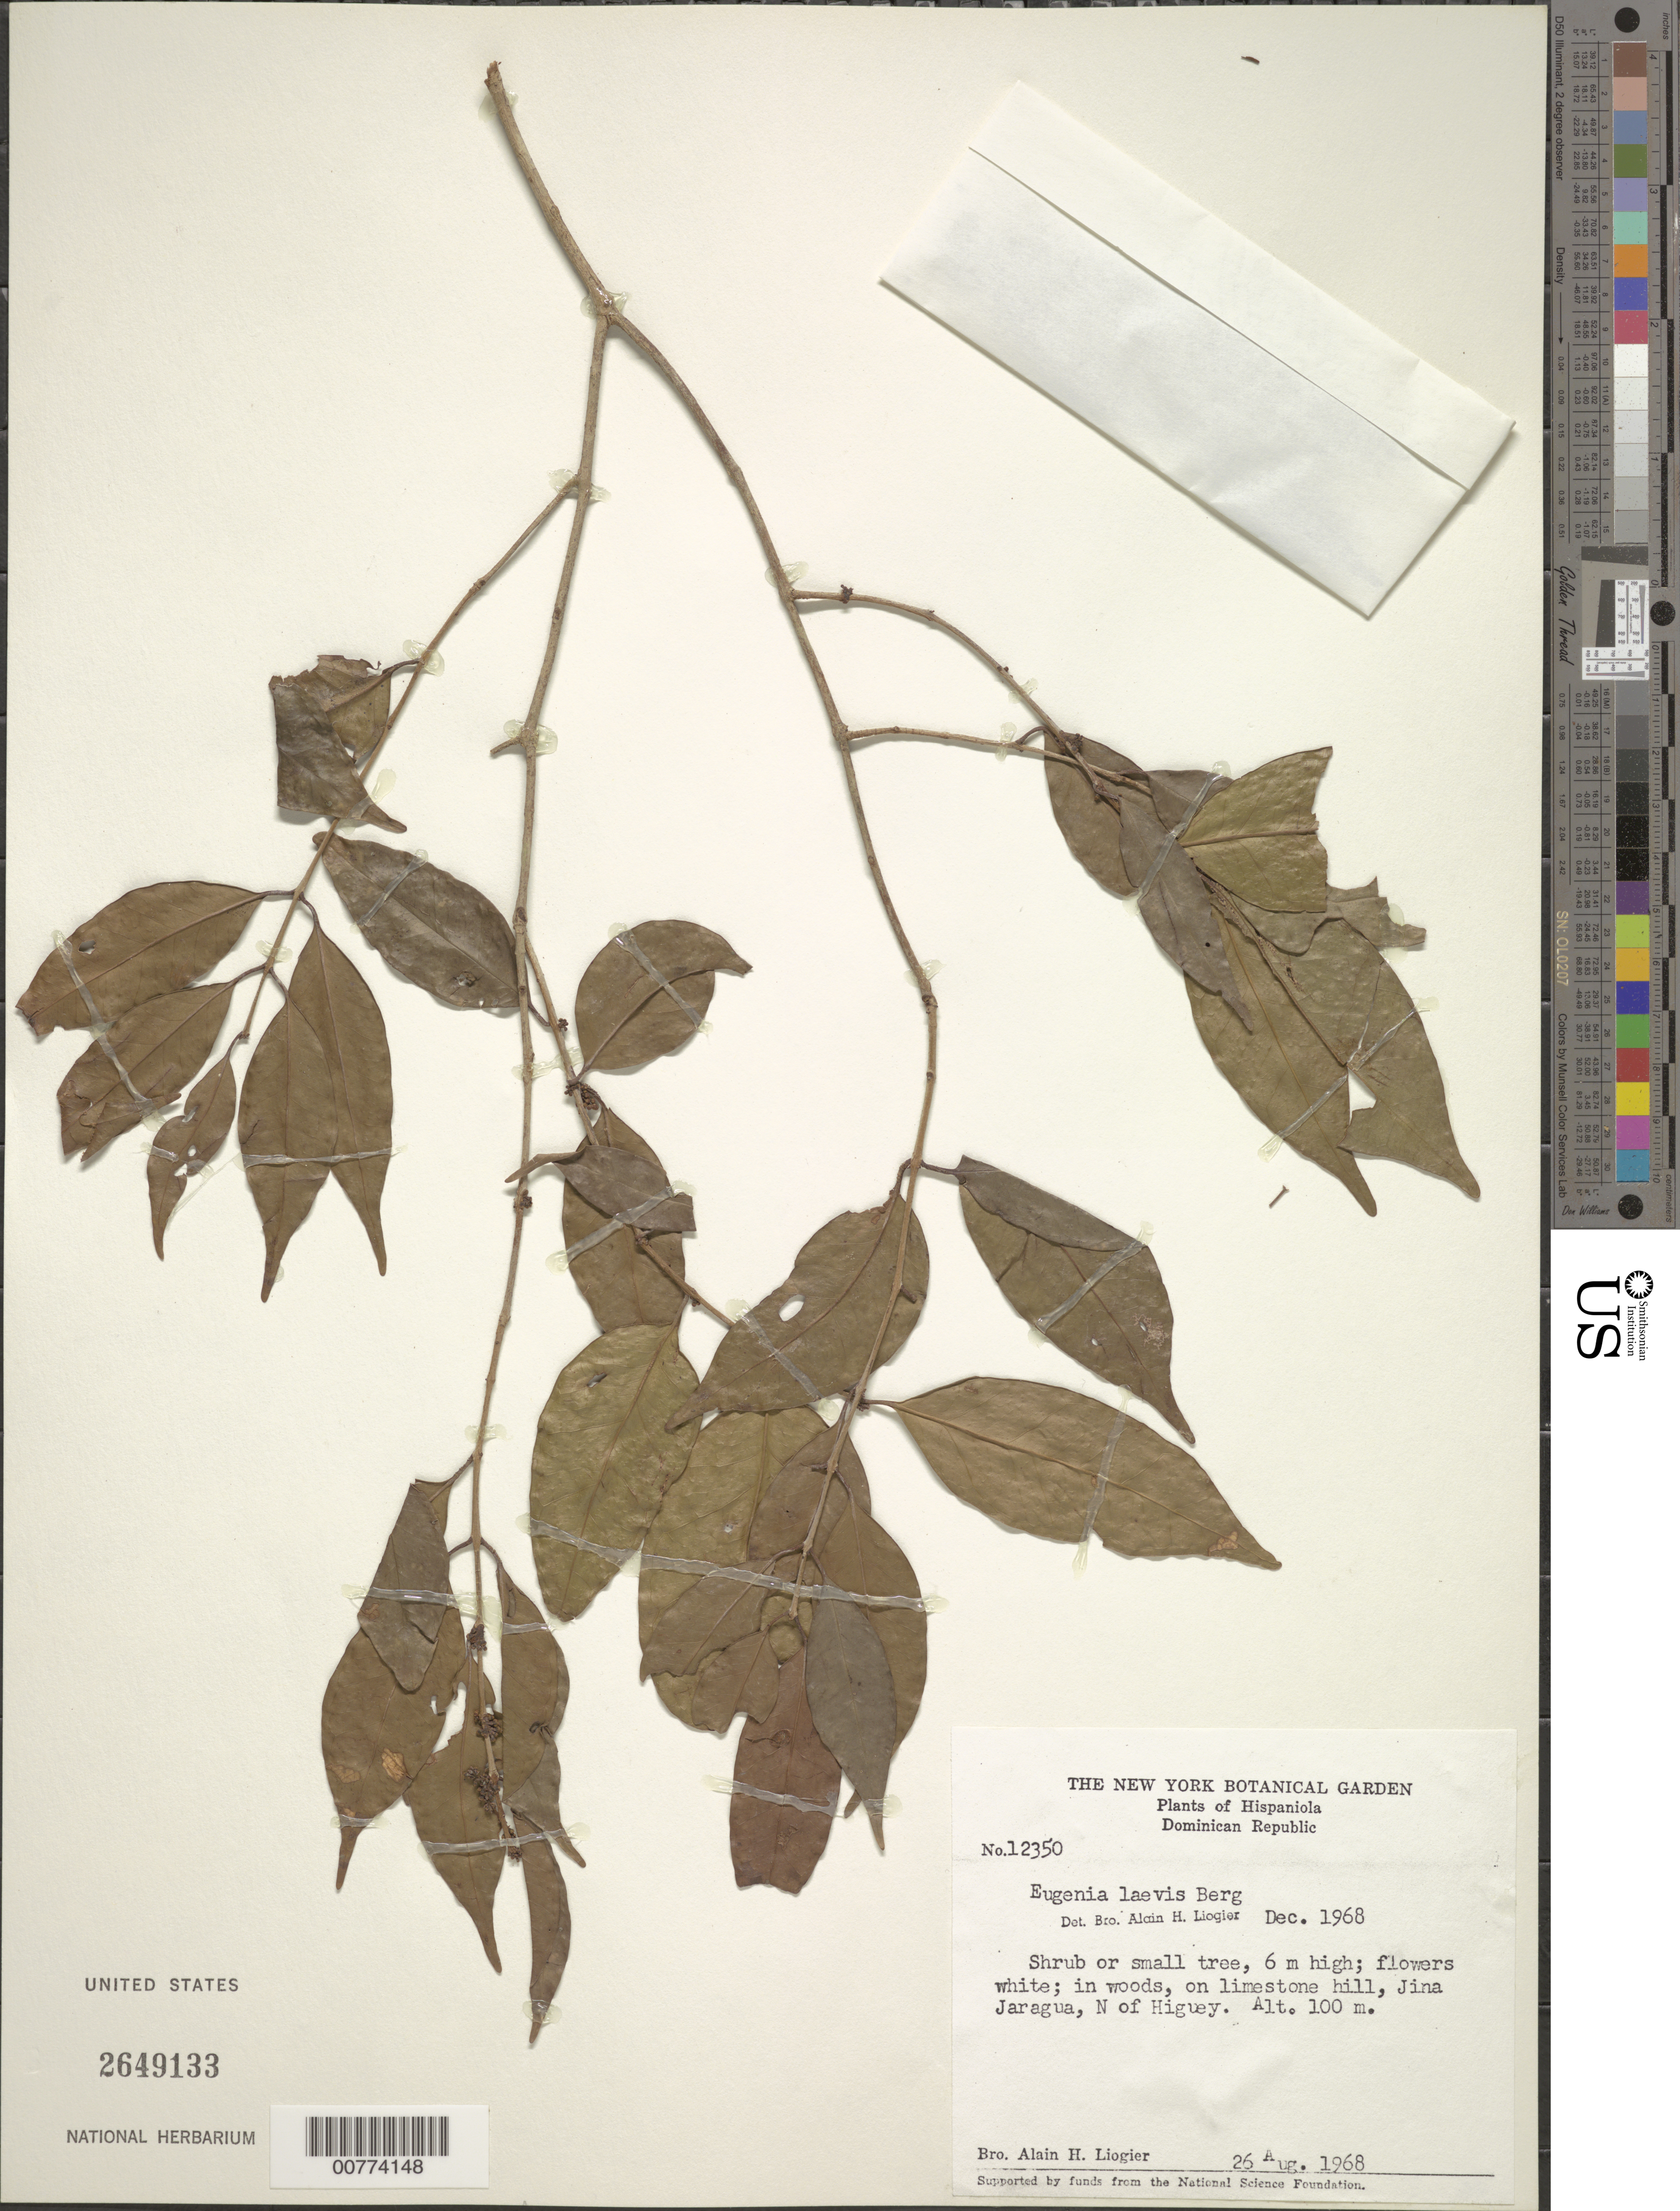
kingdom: Plantae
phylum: Tracheophyta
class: Magnoliopsida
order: Myrtales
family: Myrtaceae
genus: Eugenia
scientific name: Eugenia laevis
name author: O. Berg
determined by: Liogier, Alain H.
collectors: A. H. Liogier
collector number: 12350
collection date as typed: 26 Aug 1968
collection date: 1968-08-26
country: Dominican Republic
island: Hispaniola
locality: Jina Jaragua, N of Higuey.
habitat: In woods, on limestone hill.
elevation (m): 100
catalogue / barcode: US 2649133